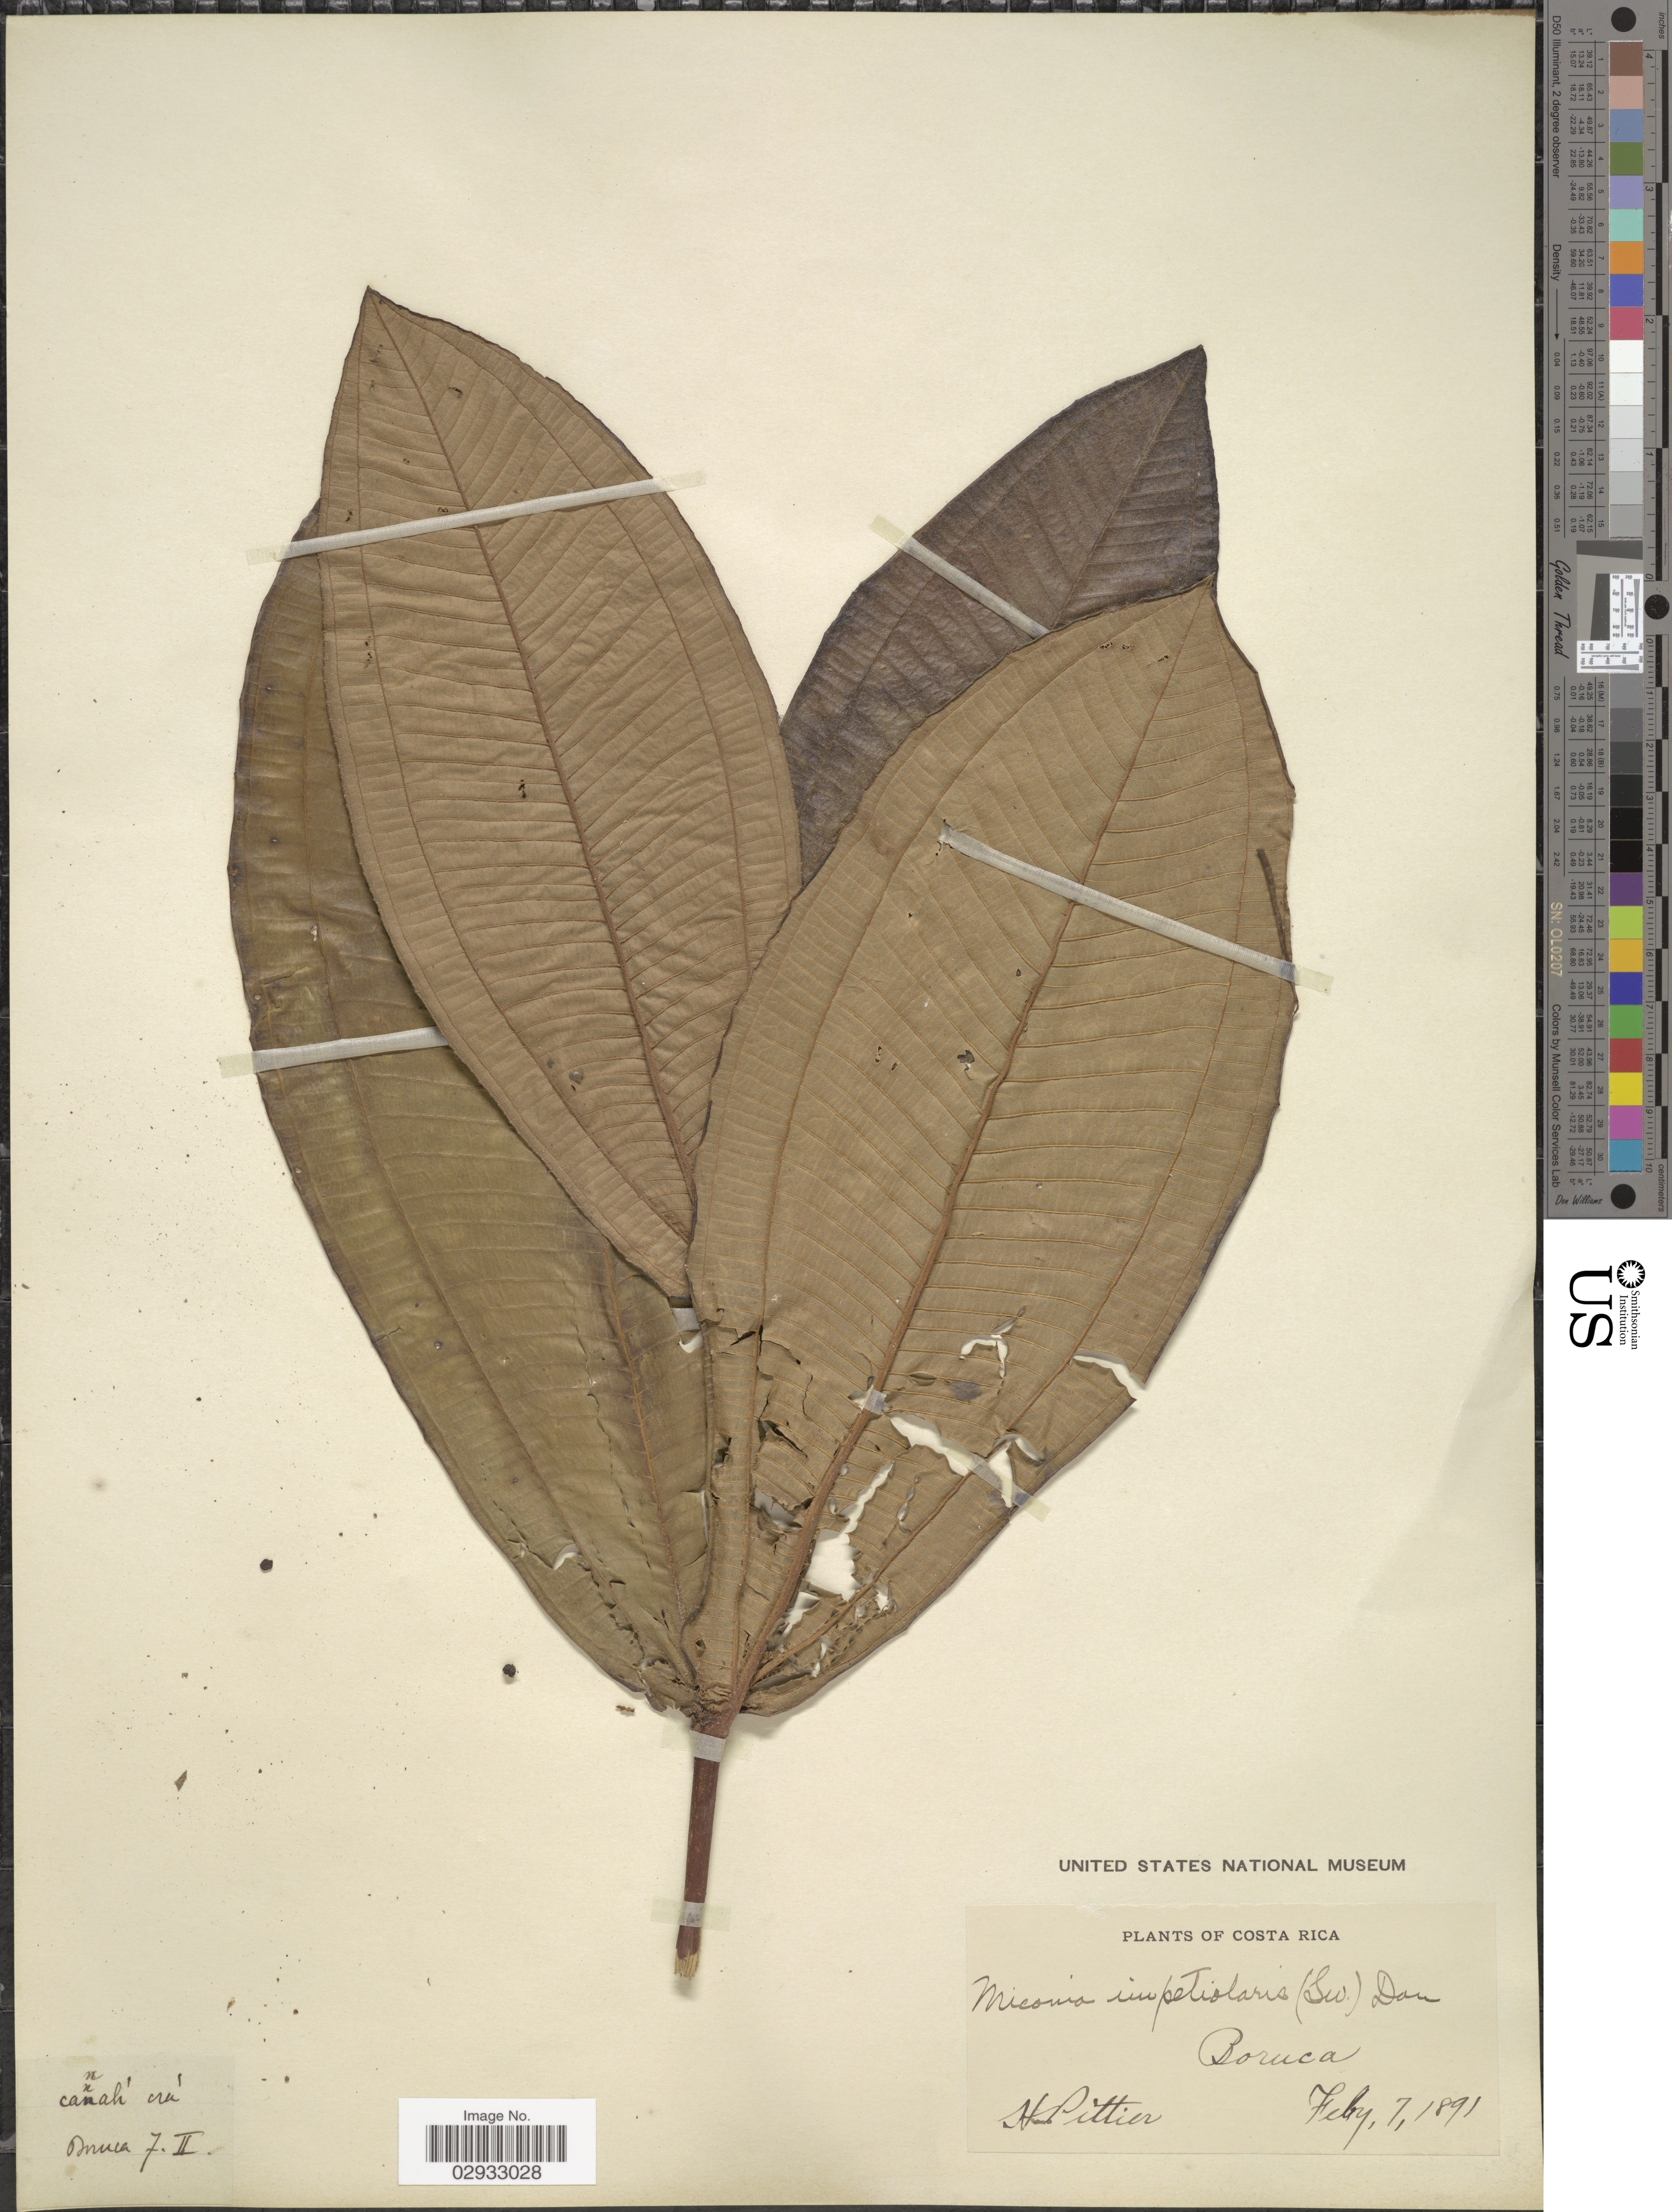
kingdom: Plantae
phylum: Tracheophyta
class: Magnoliopsida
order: Myrtales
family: Melastomataceae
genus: Miconia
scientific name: Miconia impetiolaris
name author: (Sw.) D. Don ex DC.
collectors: H. F. Pittier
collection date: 1891-02-07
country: Costa Rica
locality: Boruca.